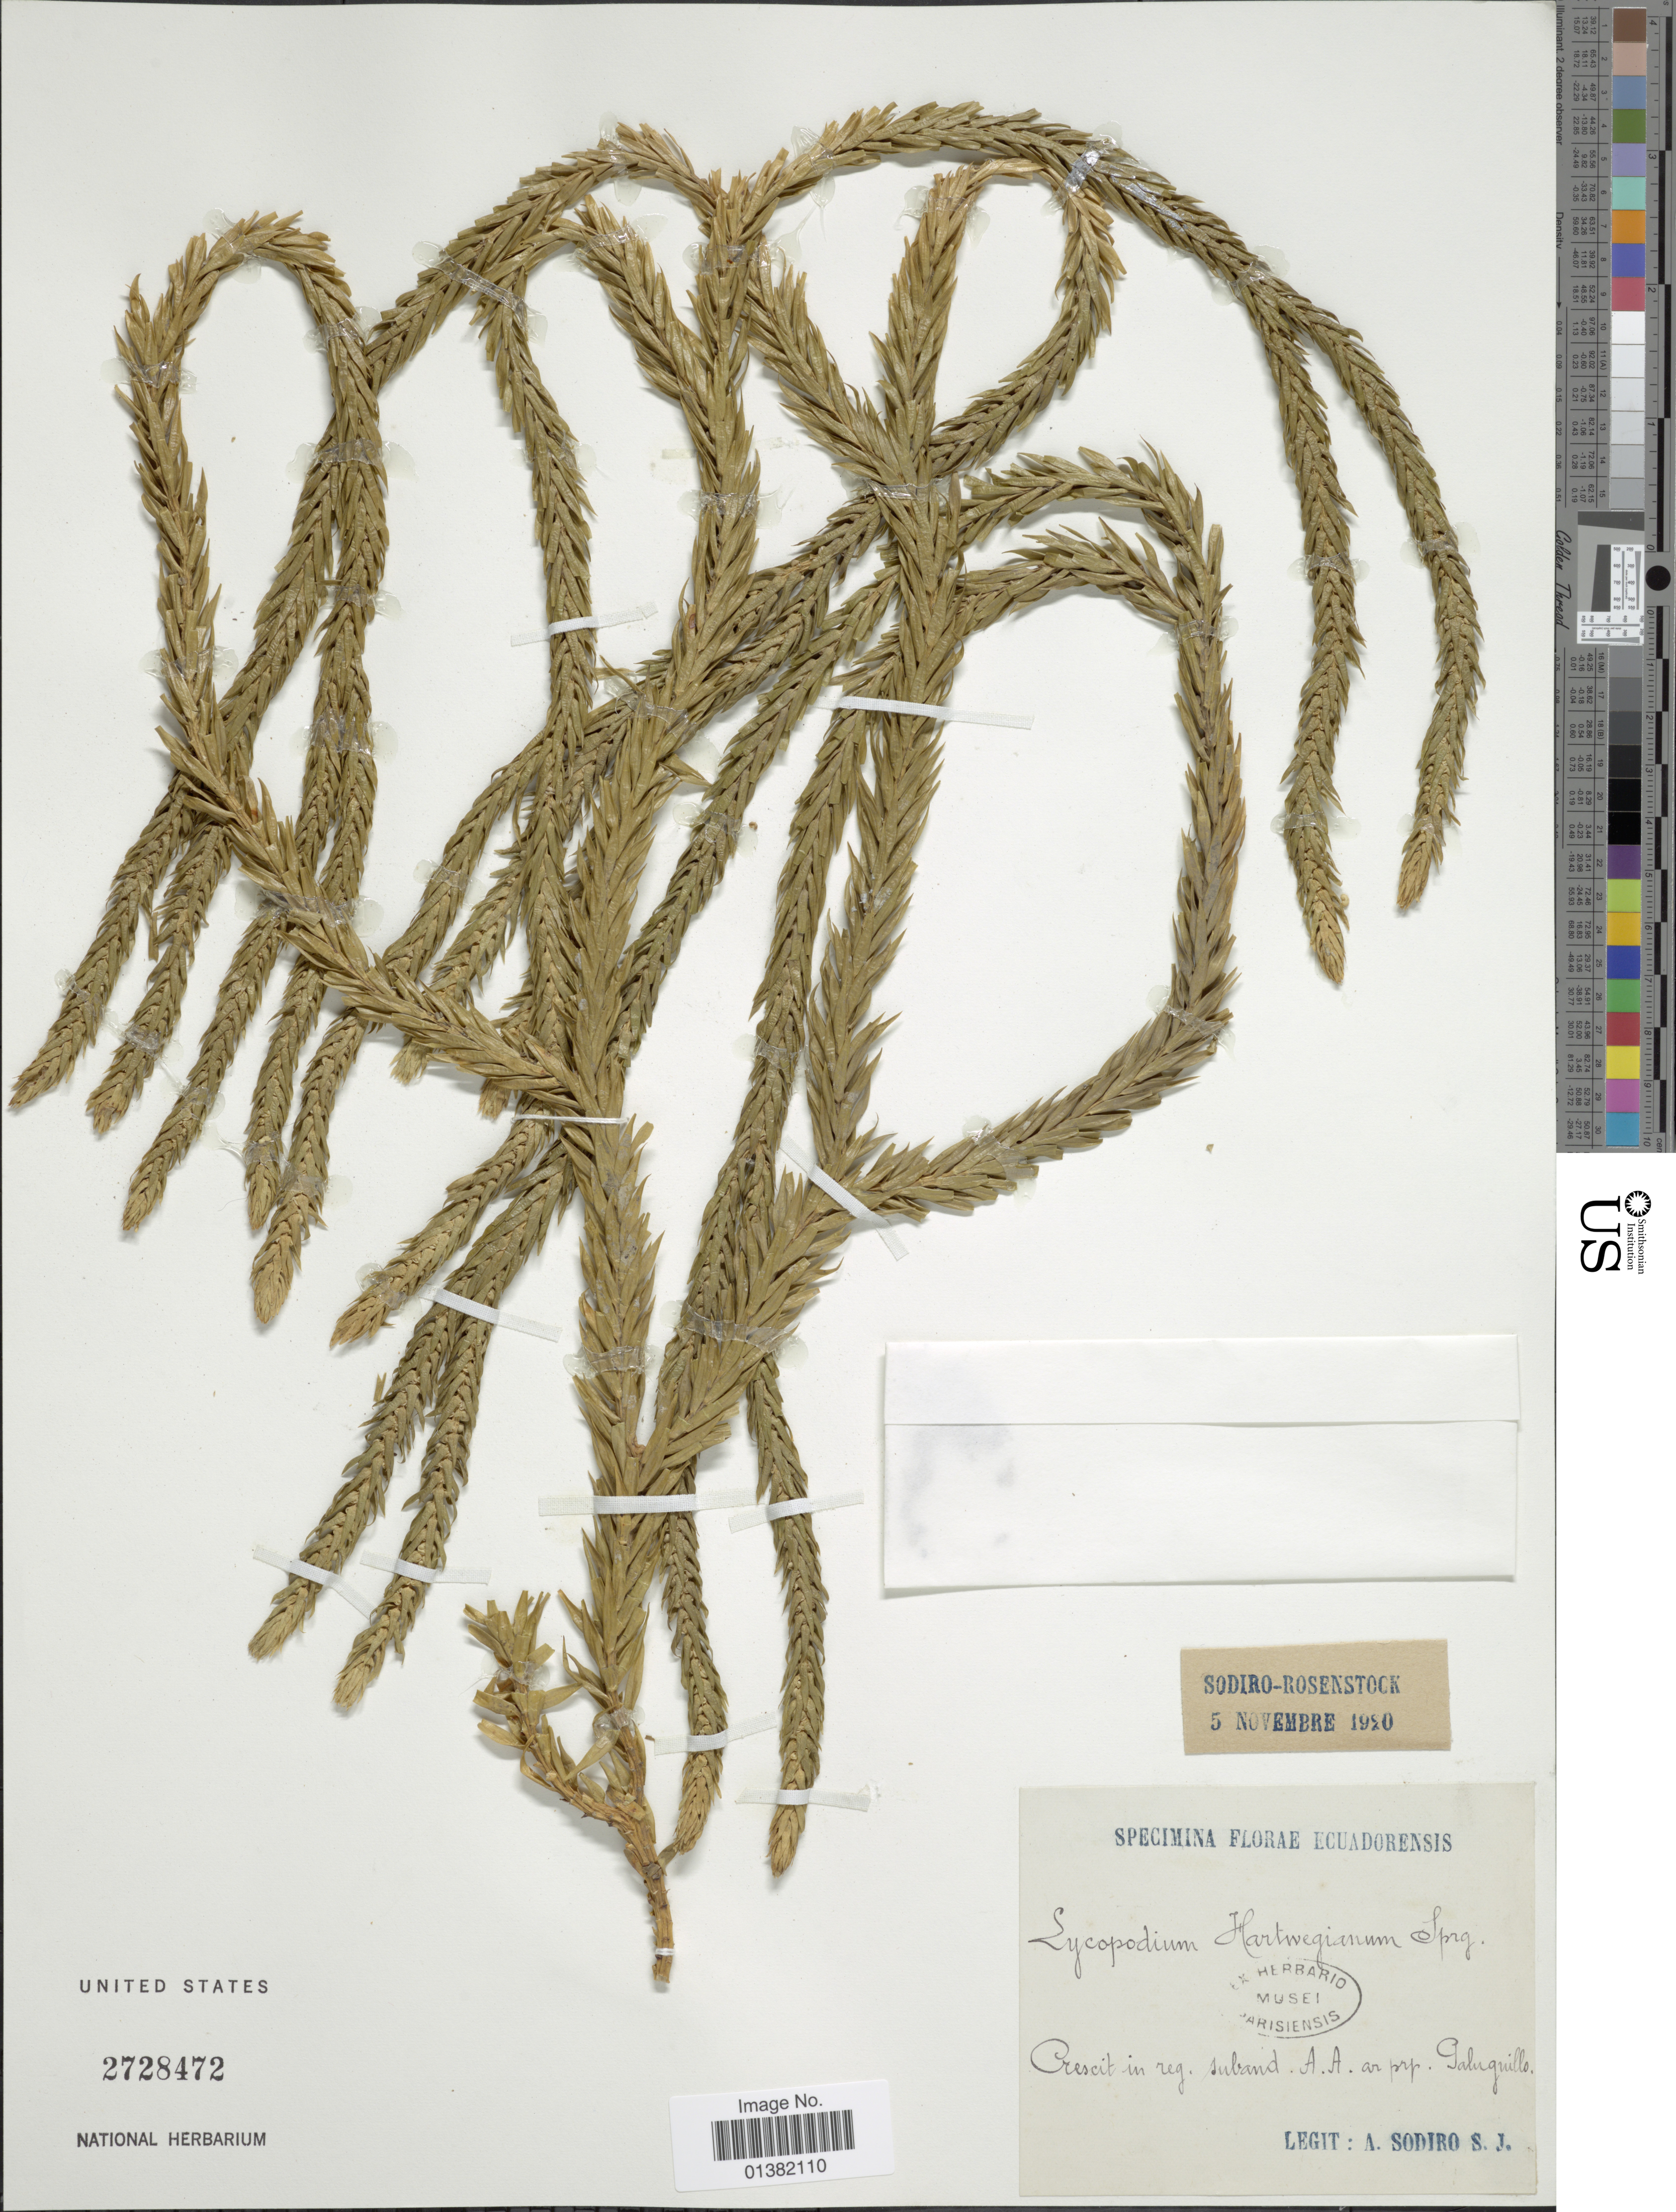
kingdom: Plantae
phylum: Tracheophyta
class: Lycopodiopsida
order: Lycopodiales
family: Lycopodiaceae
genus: Phlegmariurus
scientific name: Phlegmariurus hartwegianus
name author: (Spring) B. Øllg.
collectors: A. Sodiro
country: Ecuador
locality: Crescit in reg. suband. A. A. ar prp Paluguillo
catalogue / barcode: US 2728472